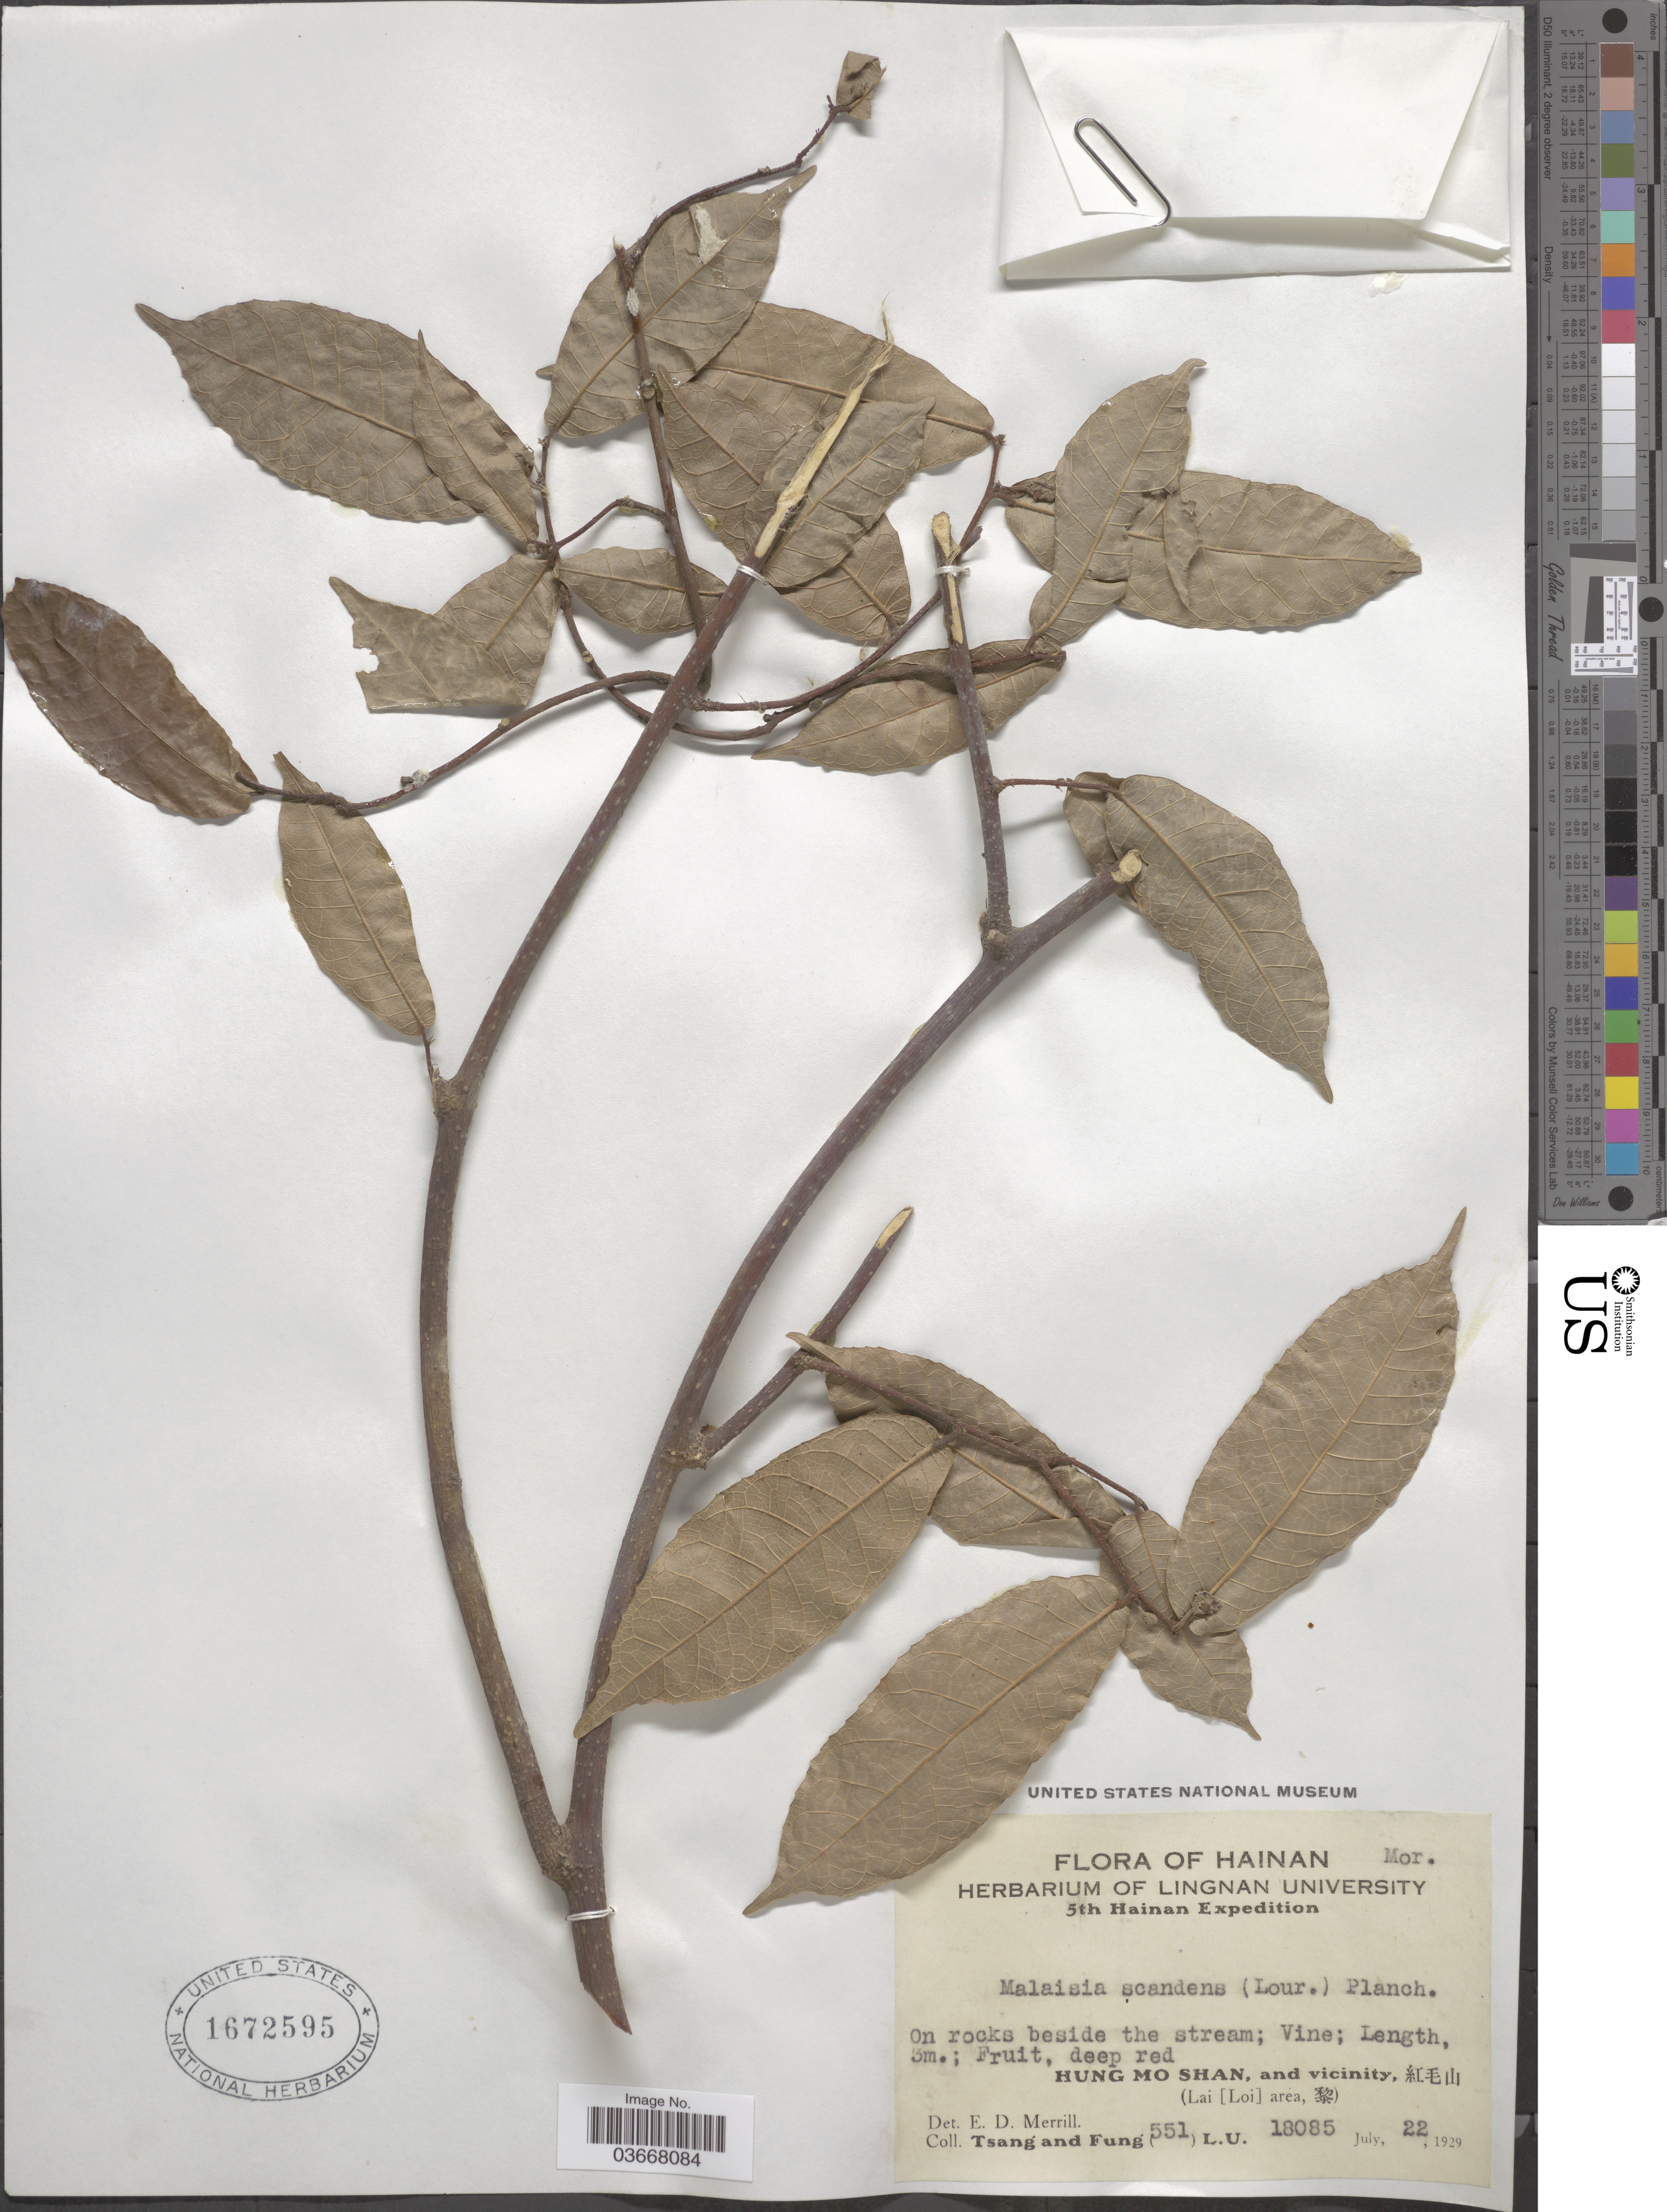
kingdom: Plantae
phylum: Tracheophyta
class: Magnoliopsida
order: Rosales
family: Moraceae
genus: Malaisia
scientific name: Malaisia scandens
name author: (Lour.) Planch.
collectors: -. T'sang & Fung, --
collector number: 551L.U.18085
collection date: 1929-07-22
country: China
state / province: Hainan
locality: Hung Mo Shan, and vicinity, X. (Lai [Loi] area, X).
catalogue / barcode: US 1672595